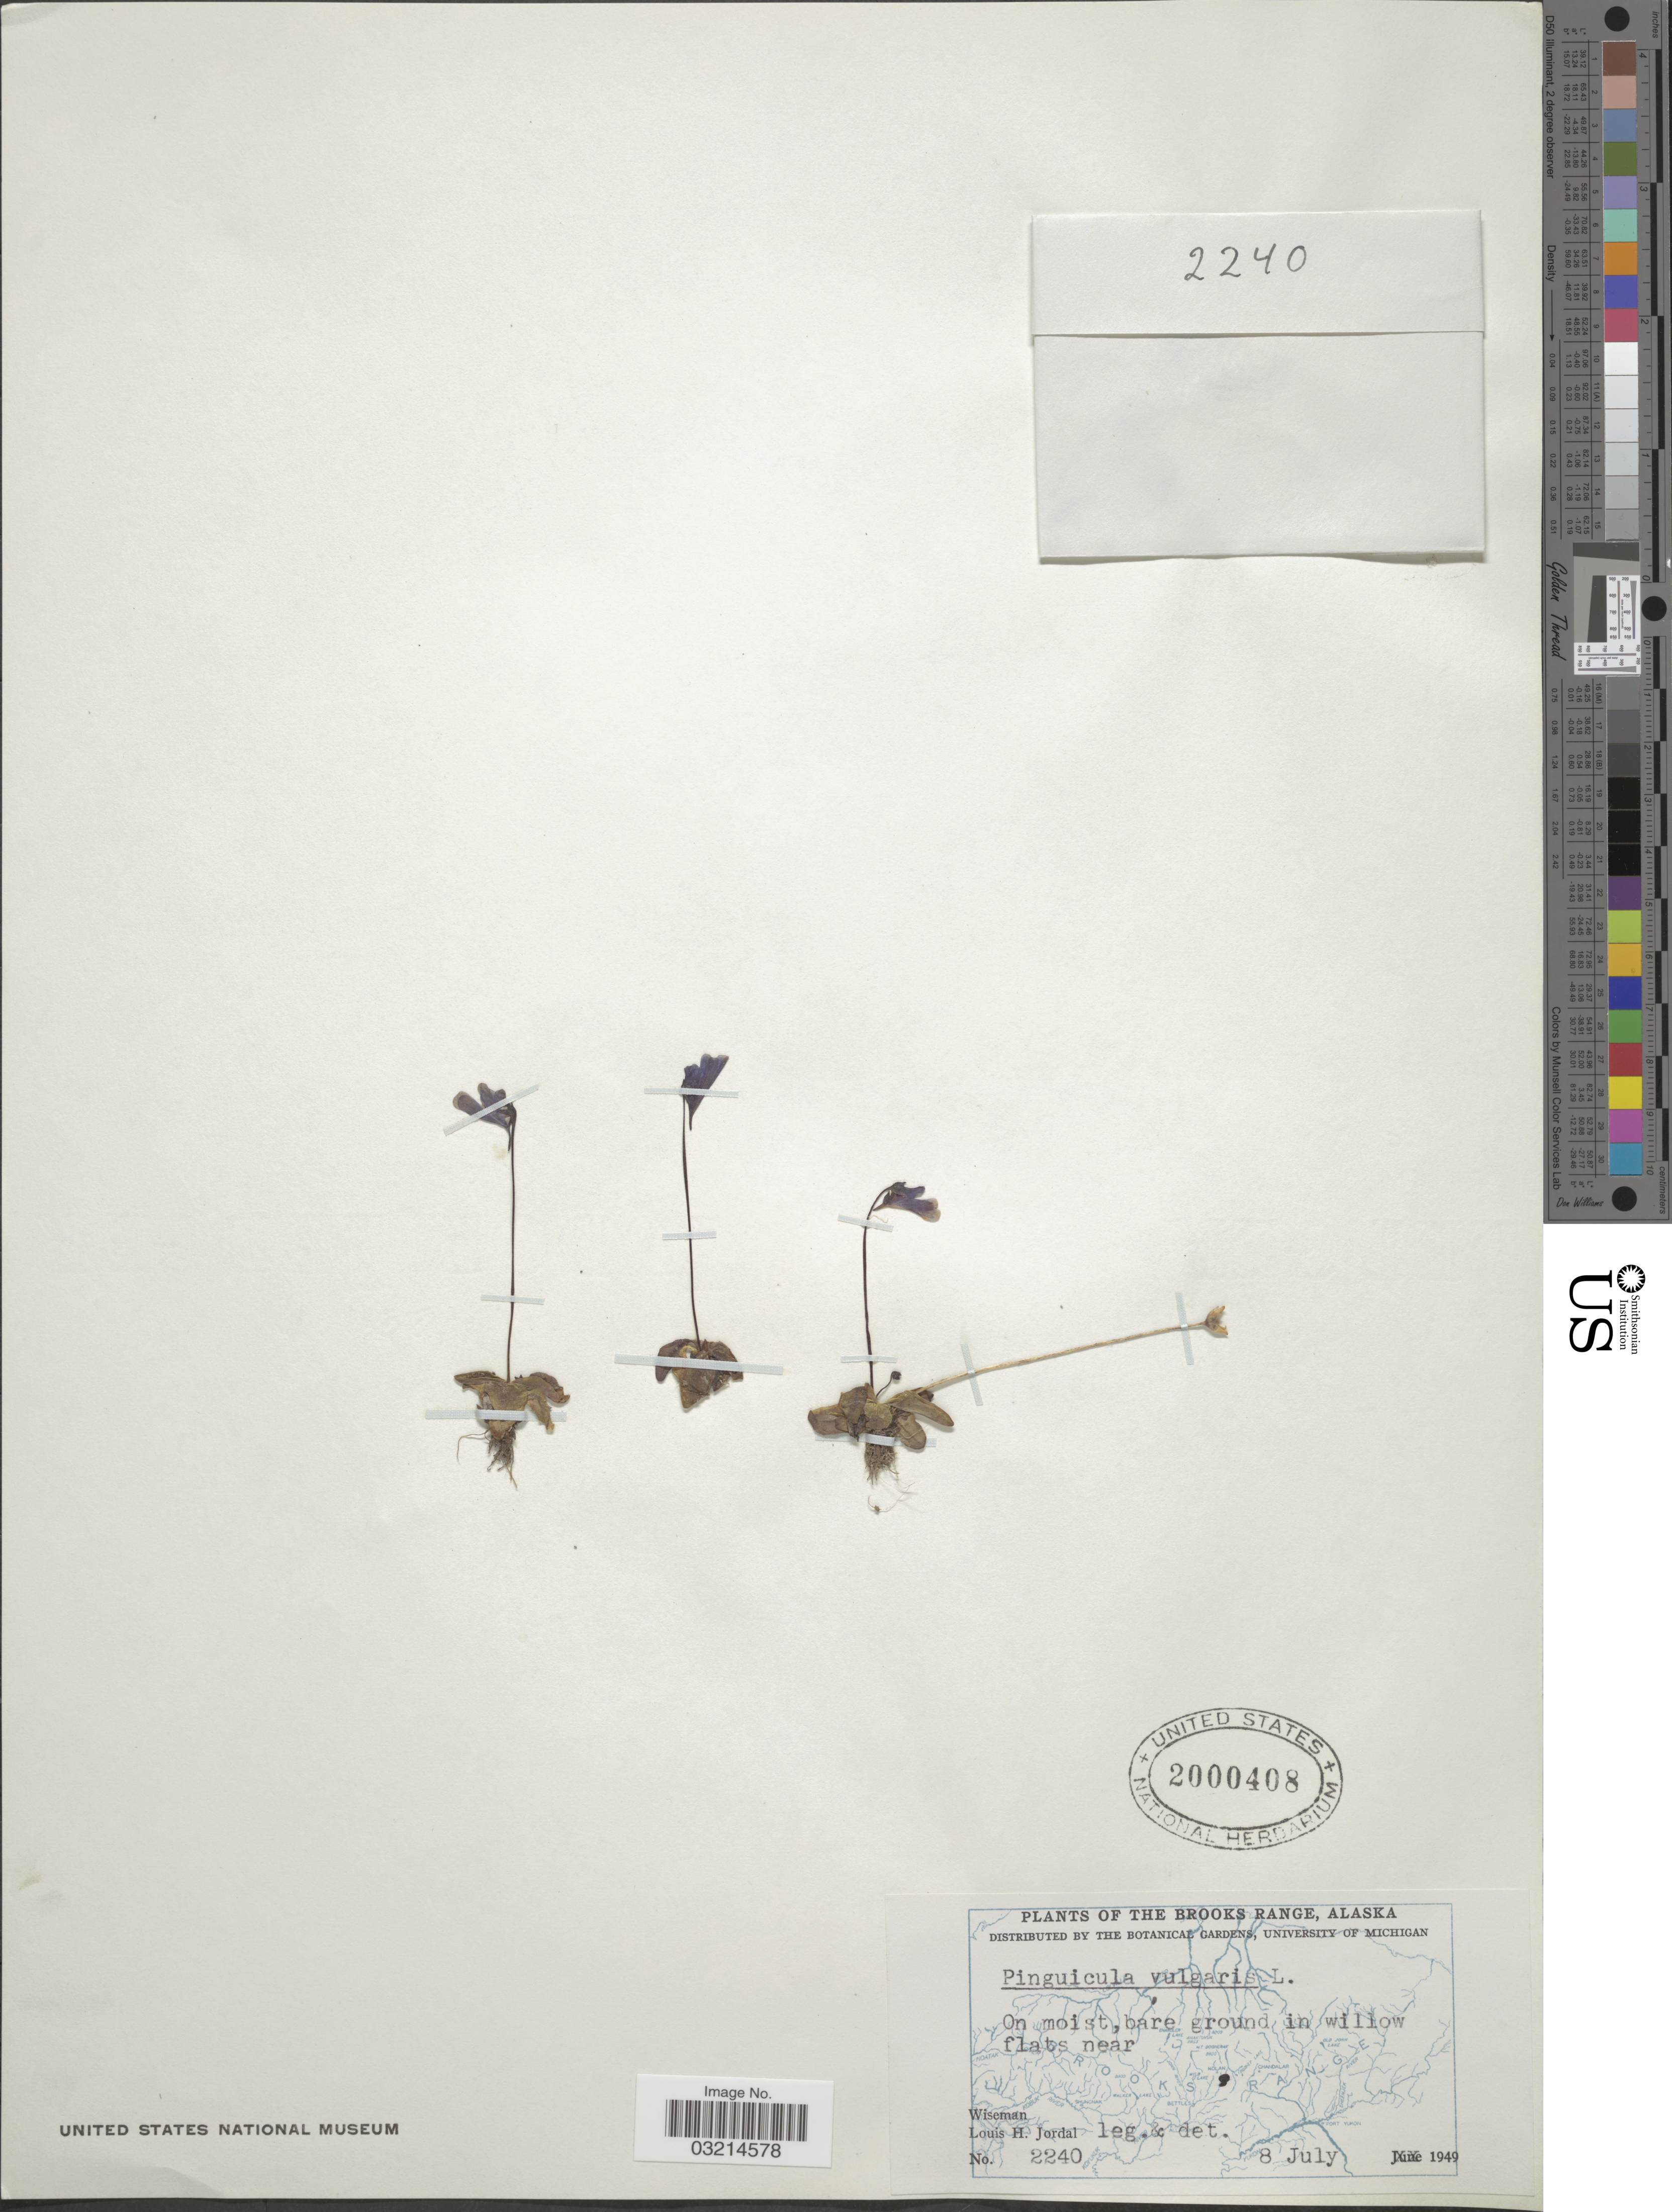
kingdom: Plantae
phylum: Tracheophyta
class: Magnoliopsida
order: Lamiales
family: Lentibulariaceae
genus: Pinguicula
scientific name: Pinguicula vulgaris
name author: L.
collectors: L. Jordal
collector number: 2240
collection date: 1949-07-08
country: United States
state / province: Alaska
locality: The Brooks Range, On moist, bare ground in willow flats near Wiseman.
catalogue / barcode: US 2000408